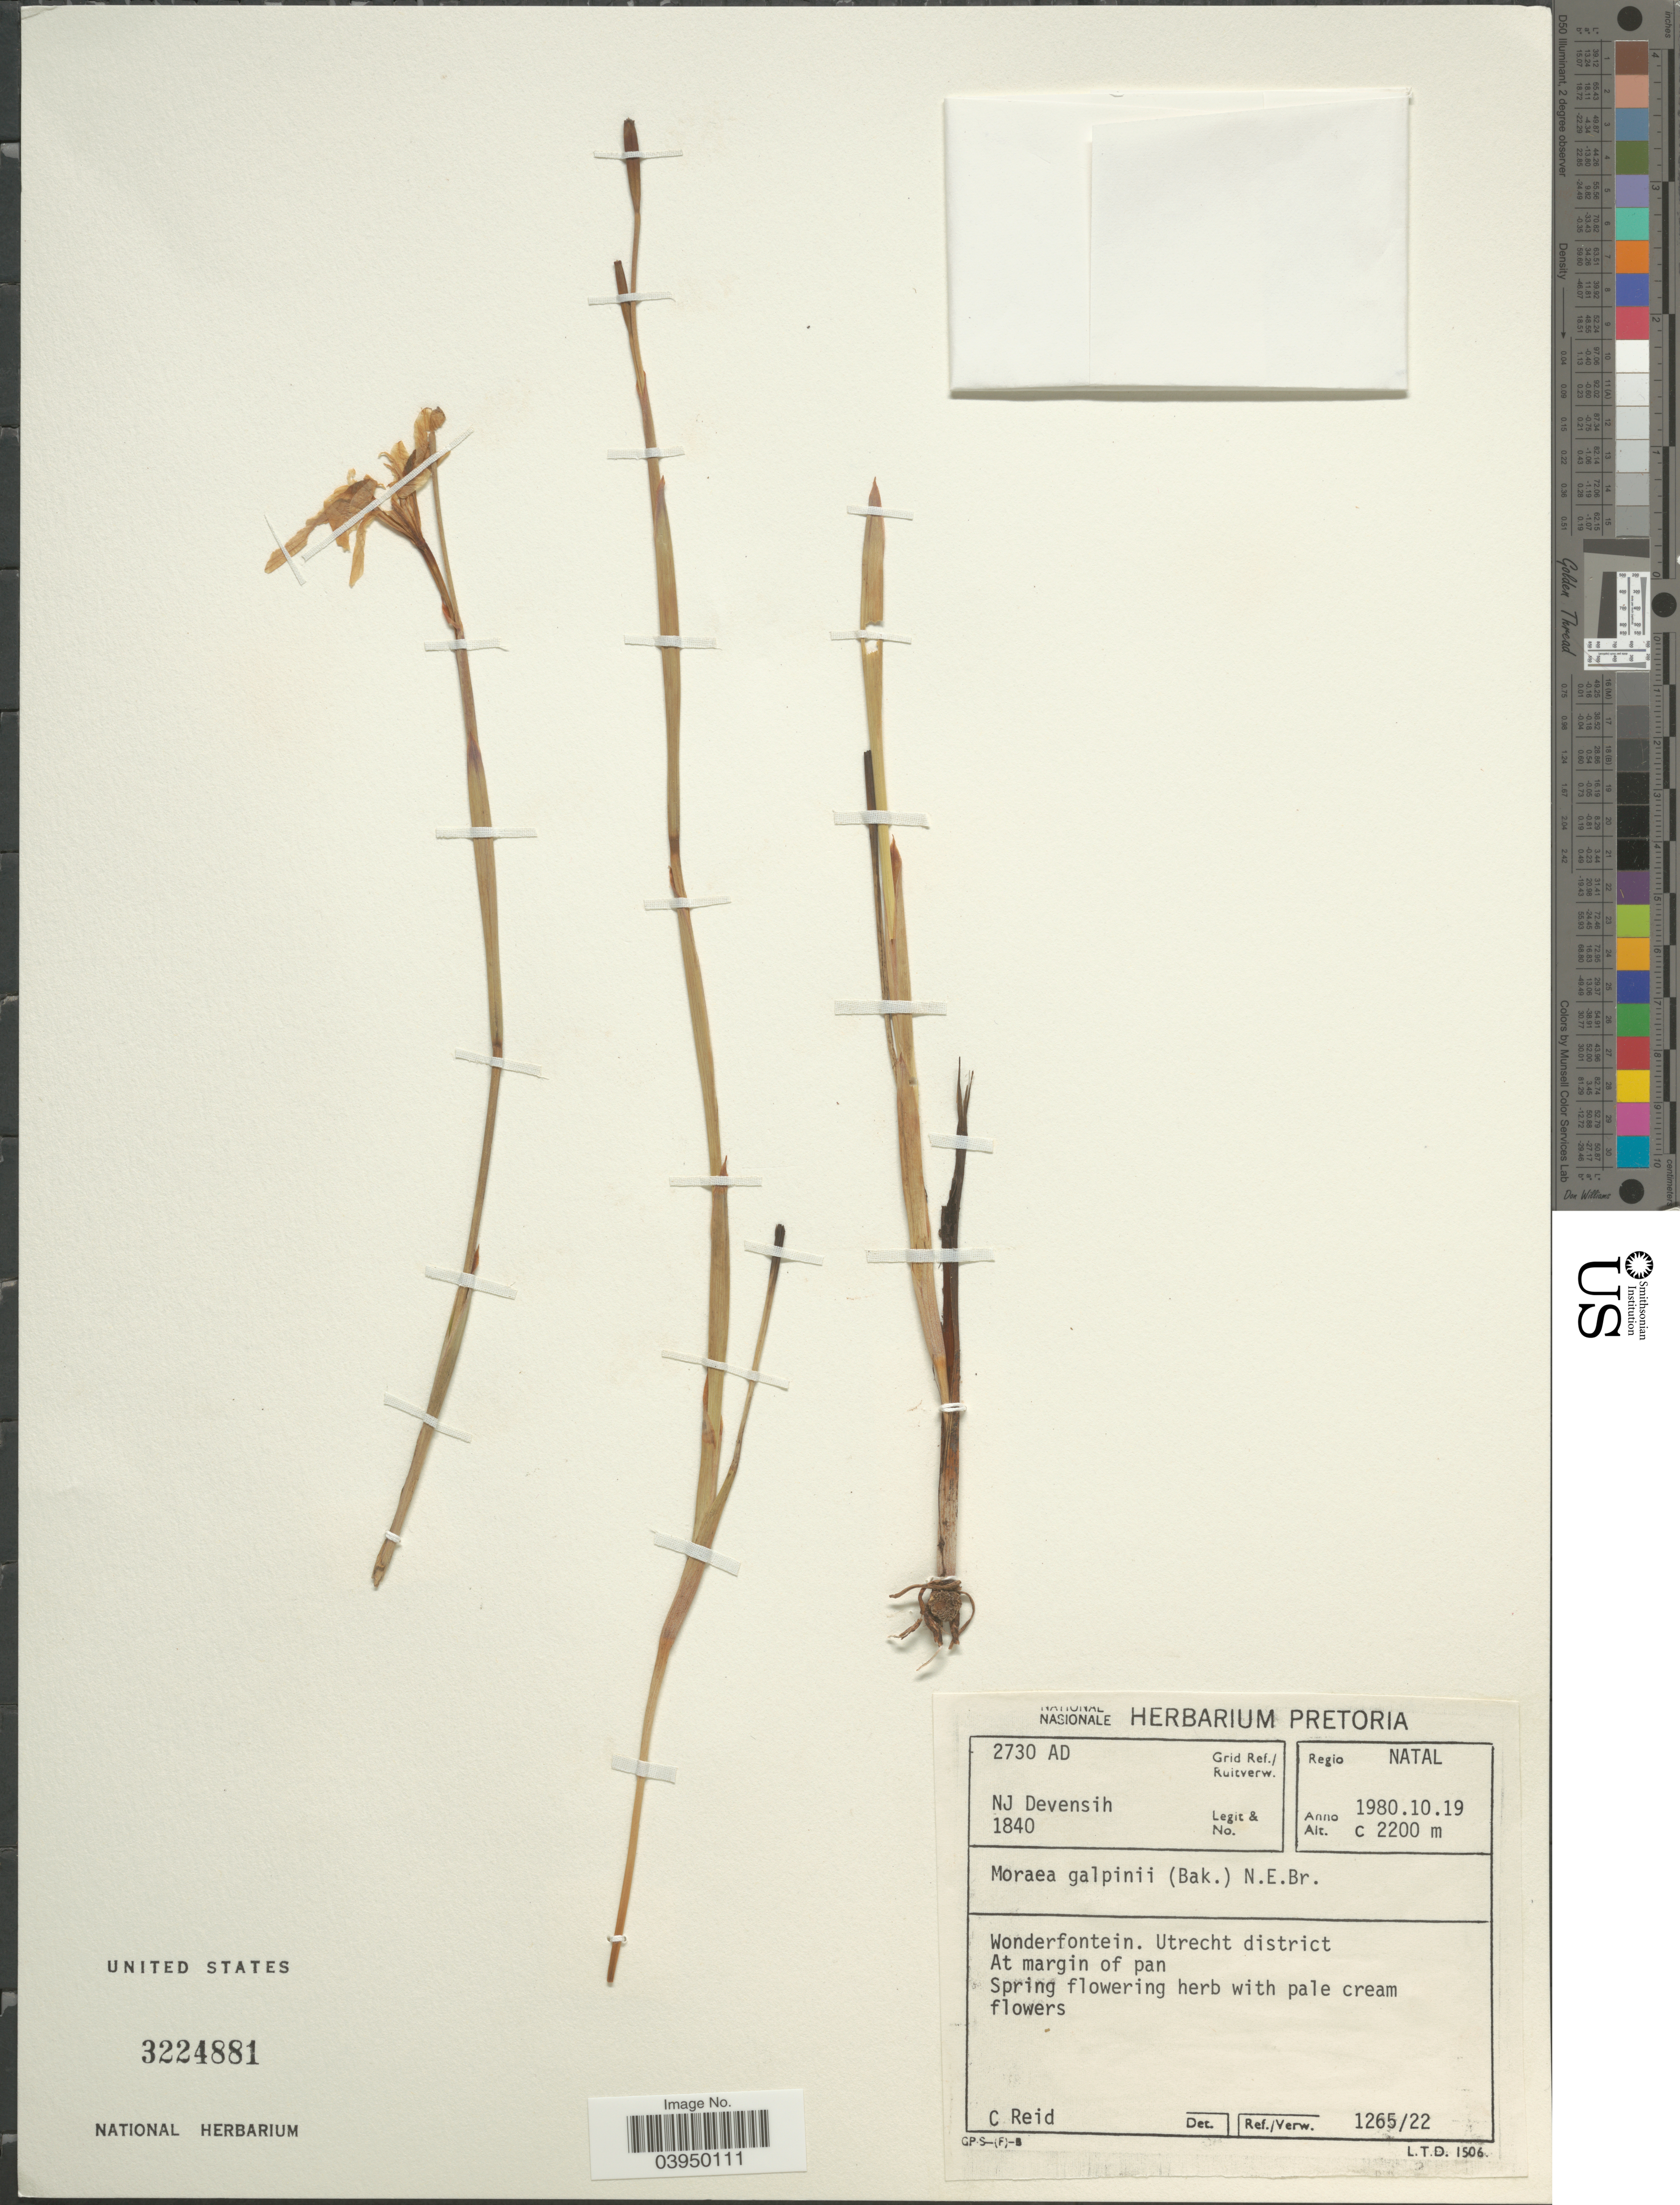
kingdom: Plantae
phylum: Tracheophyta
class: Liliopsida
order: Asparagales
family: Iridaceae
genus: Moraea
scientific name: Moraea galpinii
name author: (Baker) N.E. Br.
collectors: N. Devensih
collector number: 1840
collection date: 1980-10-19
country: South Africa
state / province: KwaZulu-Natal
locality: Grid Ref./Ruitverw. 2730 AD. Regio Natal. Wonderfontein. Utrecht district. At margin of pan.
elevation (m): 2200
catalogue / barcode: US 3224881